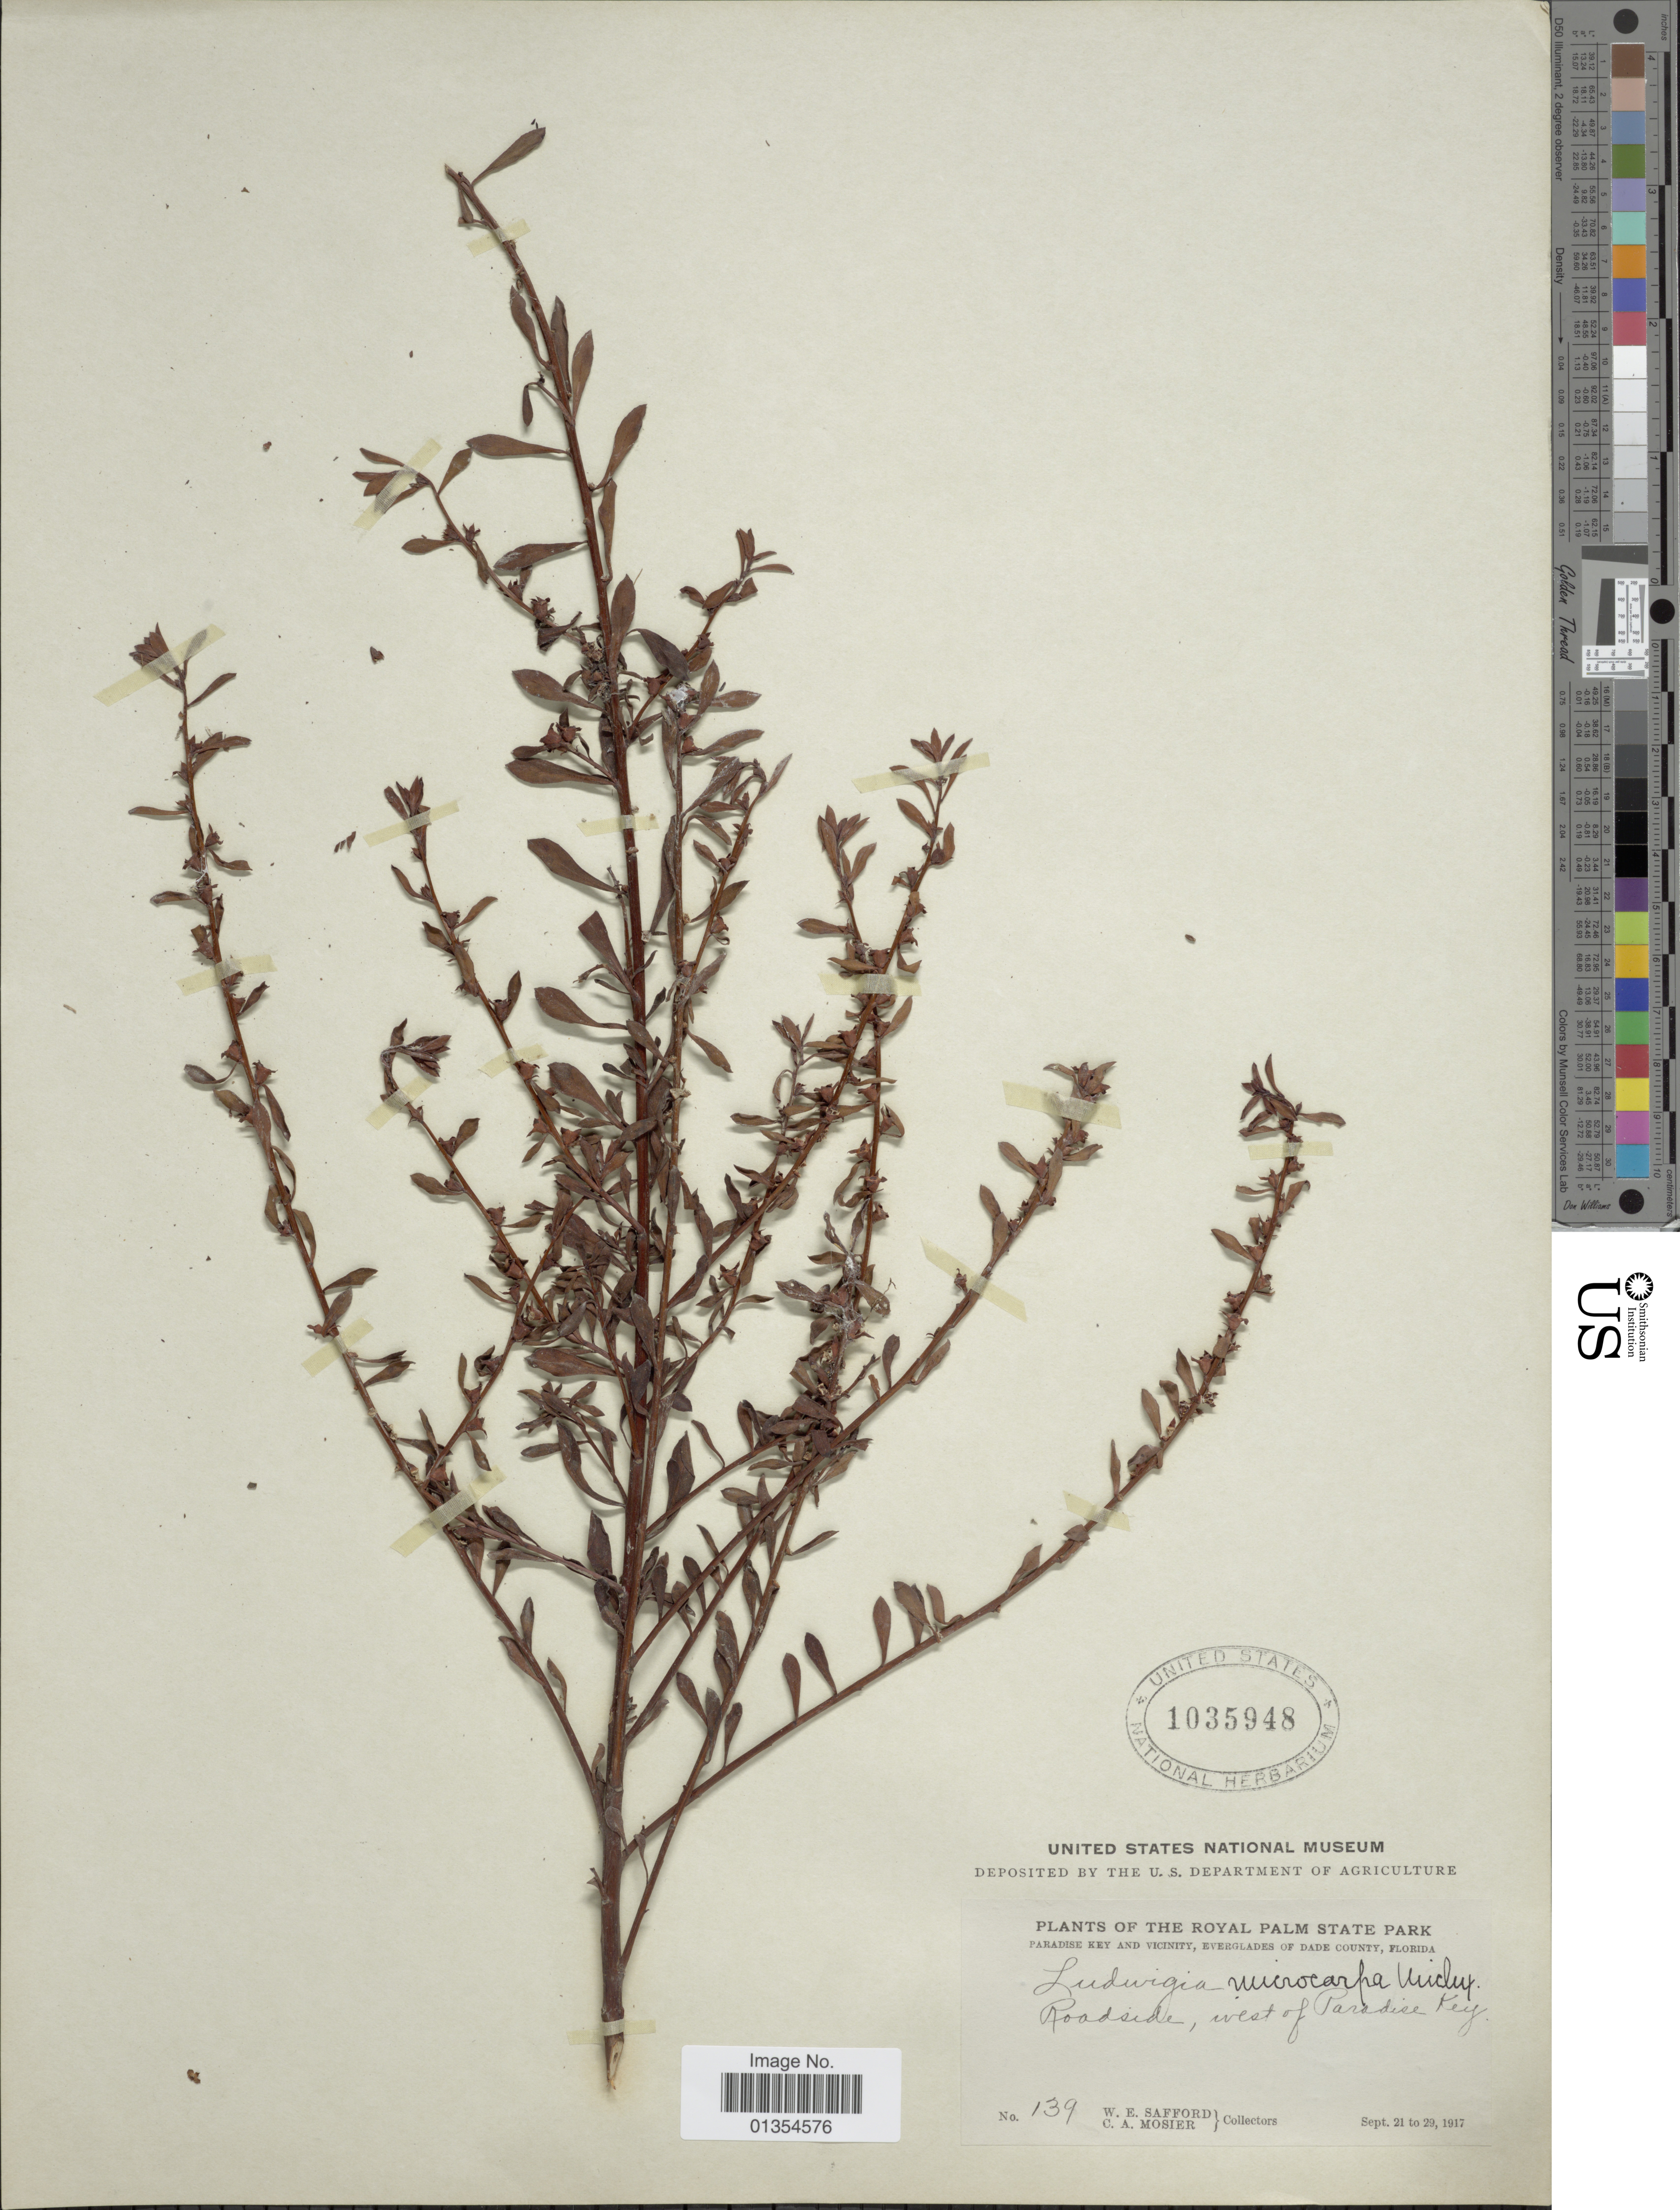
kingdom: Plantae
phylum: Tracheophyta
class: Magnoliopsida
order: Myrtales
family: Onagraceae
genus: Ludwigia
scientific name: Ludwigia microcarpa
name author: Michx.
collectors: W. E. Safford & C. A. Mosier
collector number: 139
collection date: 1917-09-21/1917-09-29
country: United States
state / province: Florida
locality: Royal Palm State Park, Paradise Key and vicinity, Everglades of Dade County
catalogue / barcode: US 1035948